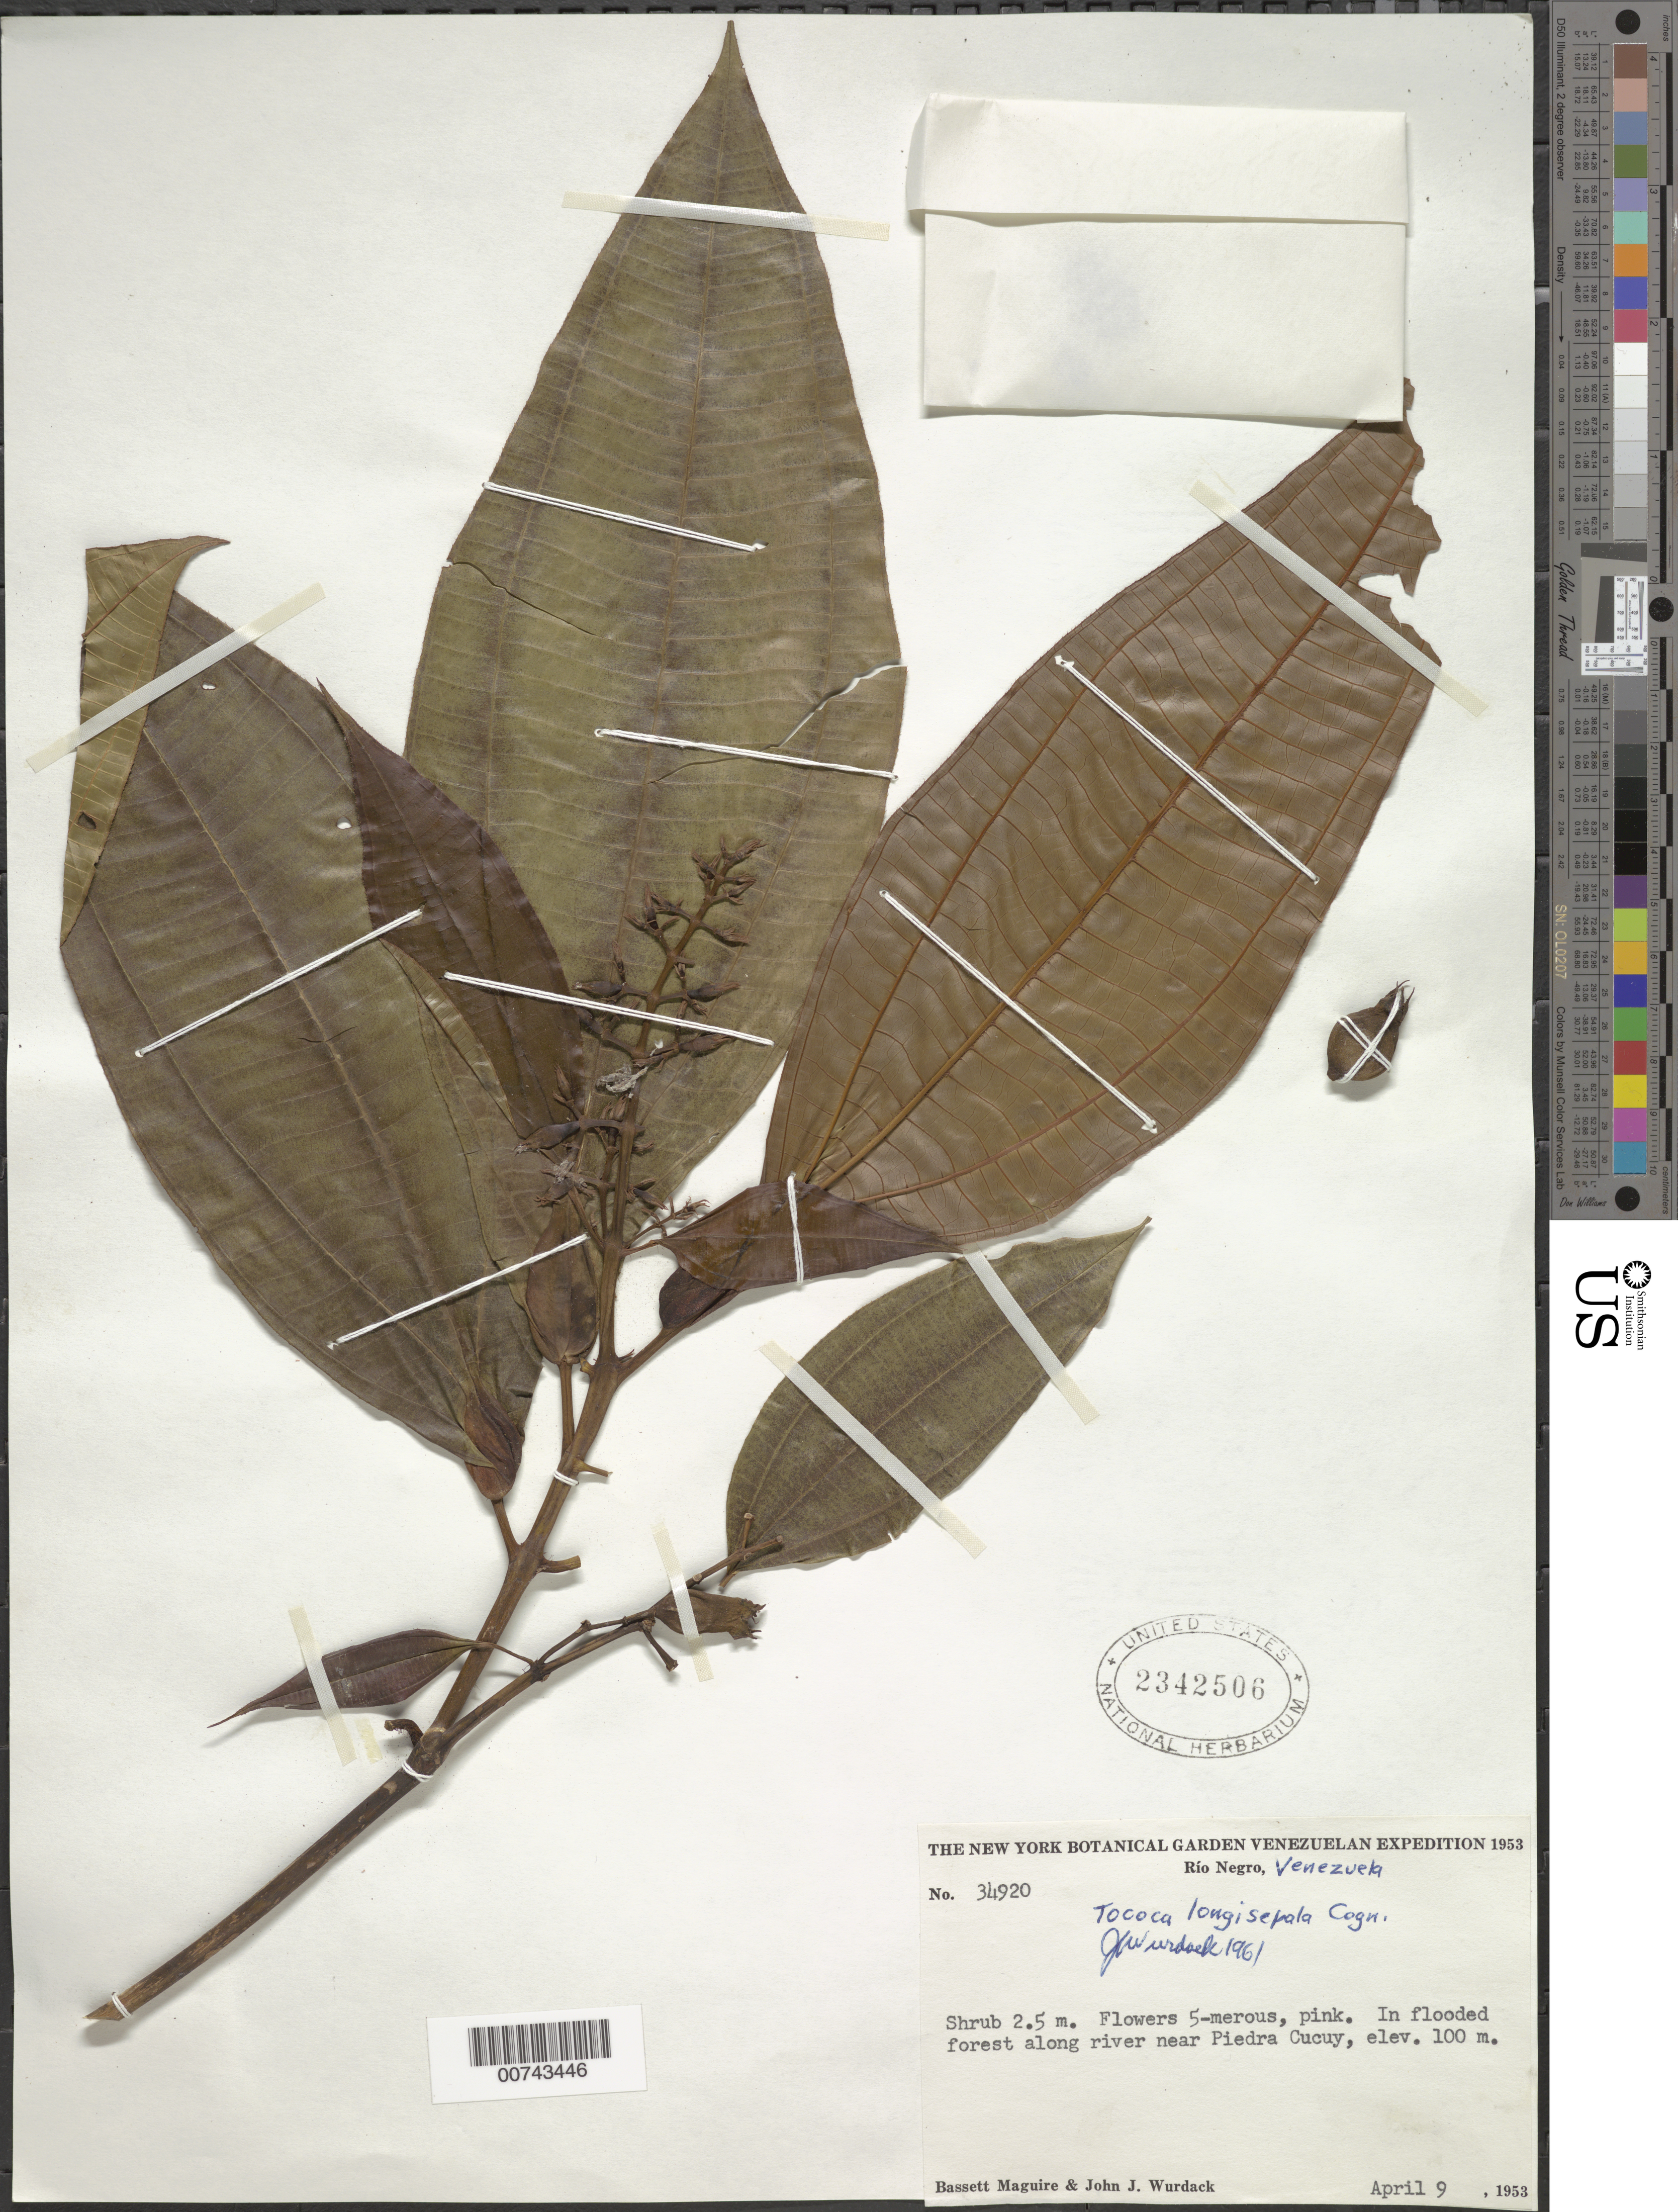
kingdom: Plantae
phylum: Tracheophyta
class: Magnoliopsida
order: Myrtales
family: Melastomataceae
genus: Tococa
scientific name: Tococa coronata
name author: Benth.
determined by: Wurdack, John J., (US), US (UNITED STATES)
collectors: B. Maguire & J. J. Wurdack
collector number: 34920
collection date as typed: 9-Apr-53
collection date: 1953-04-09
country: Venezuela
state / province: Amazonas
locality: Río Negro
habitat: Flooded forest along river near Piedra Cucuy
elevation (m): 100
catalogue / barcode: US 2342506